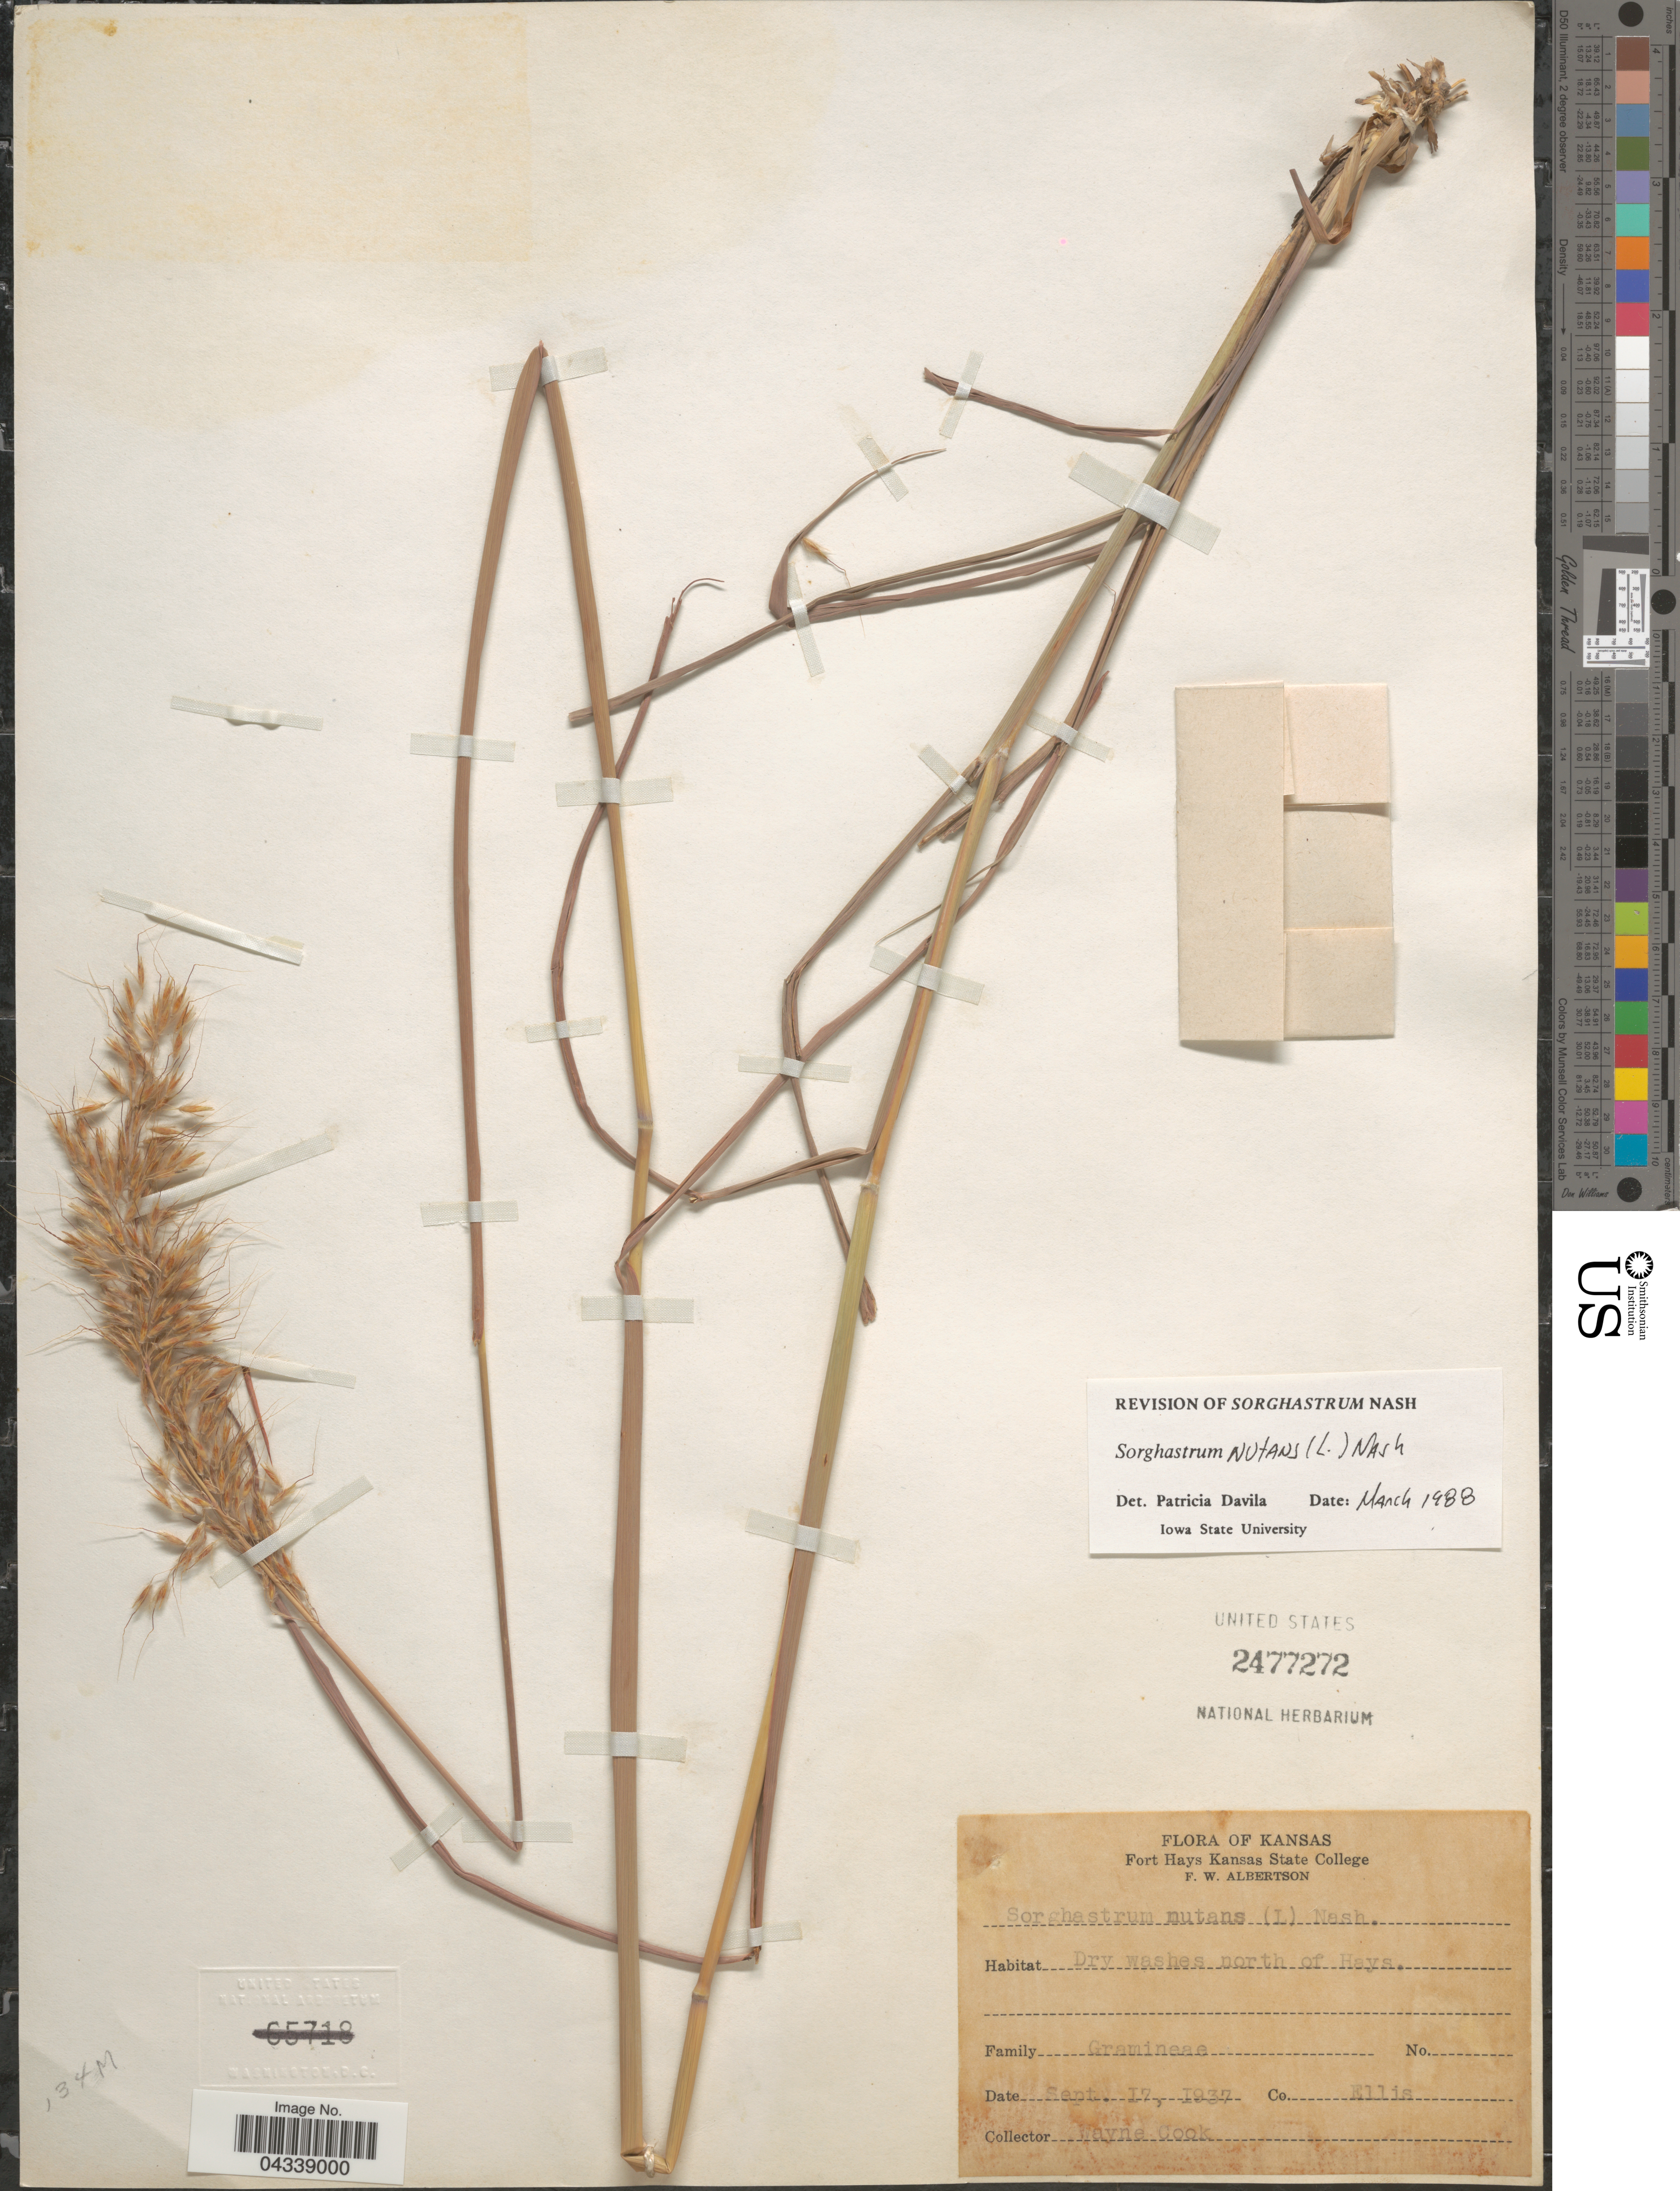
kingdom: Plantae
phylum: Tracheophyta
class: Liliopsida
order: Poales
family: Poaceae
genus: Sorghastrum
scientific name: Sorghastrum nutans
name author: (L.) Nash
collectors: W. J. Cook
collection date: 1937-09-17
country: United States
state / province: Kansas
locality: Dry washes north of Hays. Co. Ellis.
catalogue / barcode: US 2477272